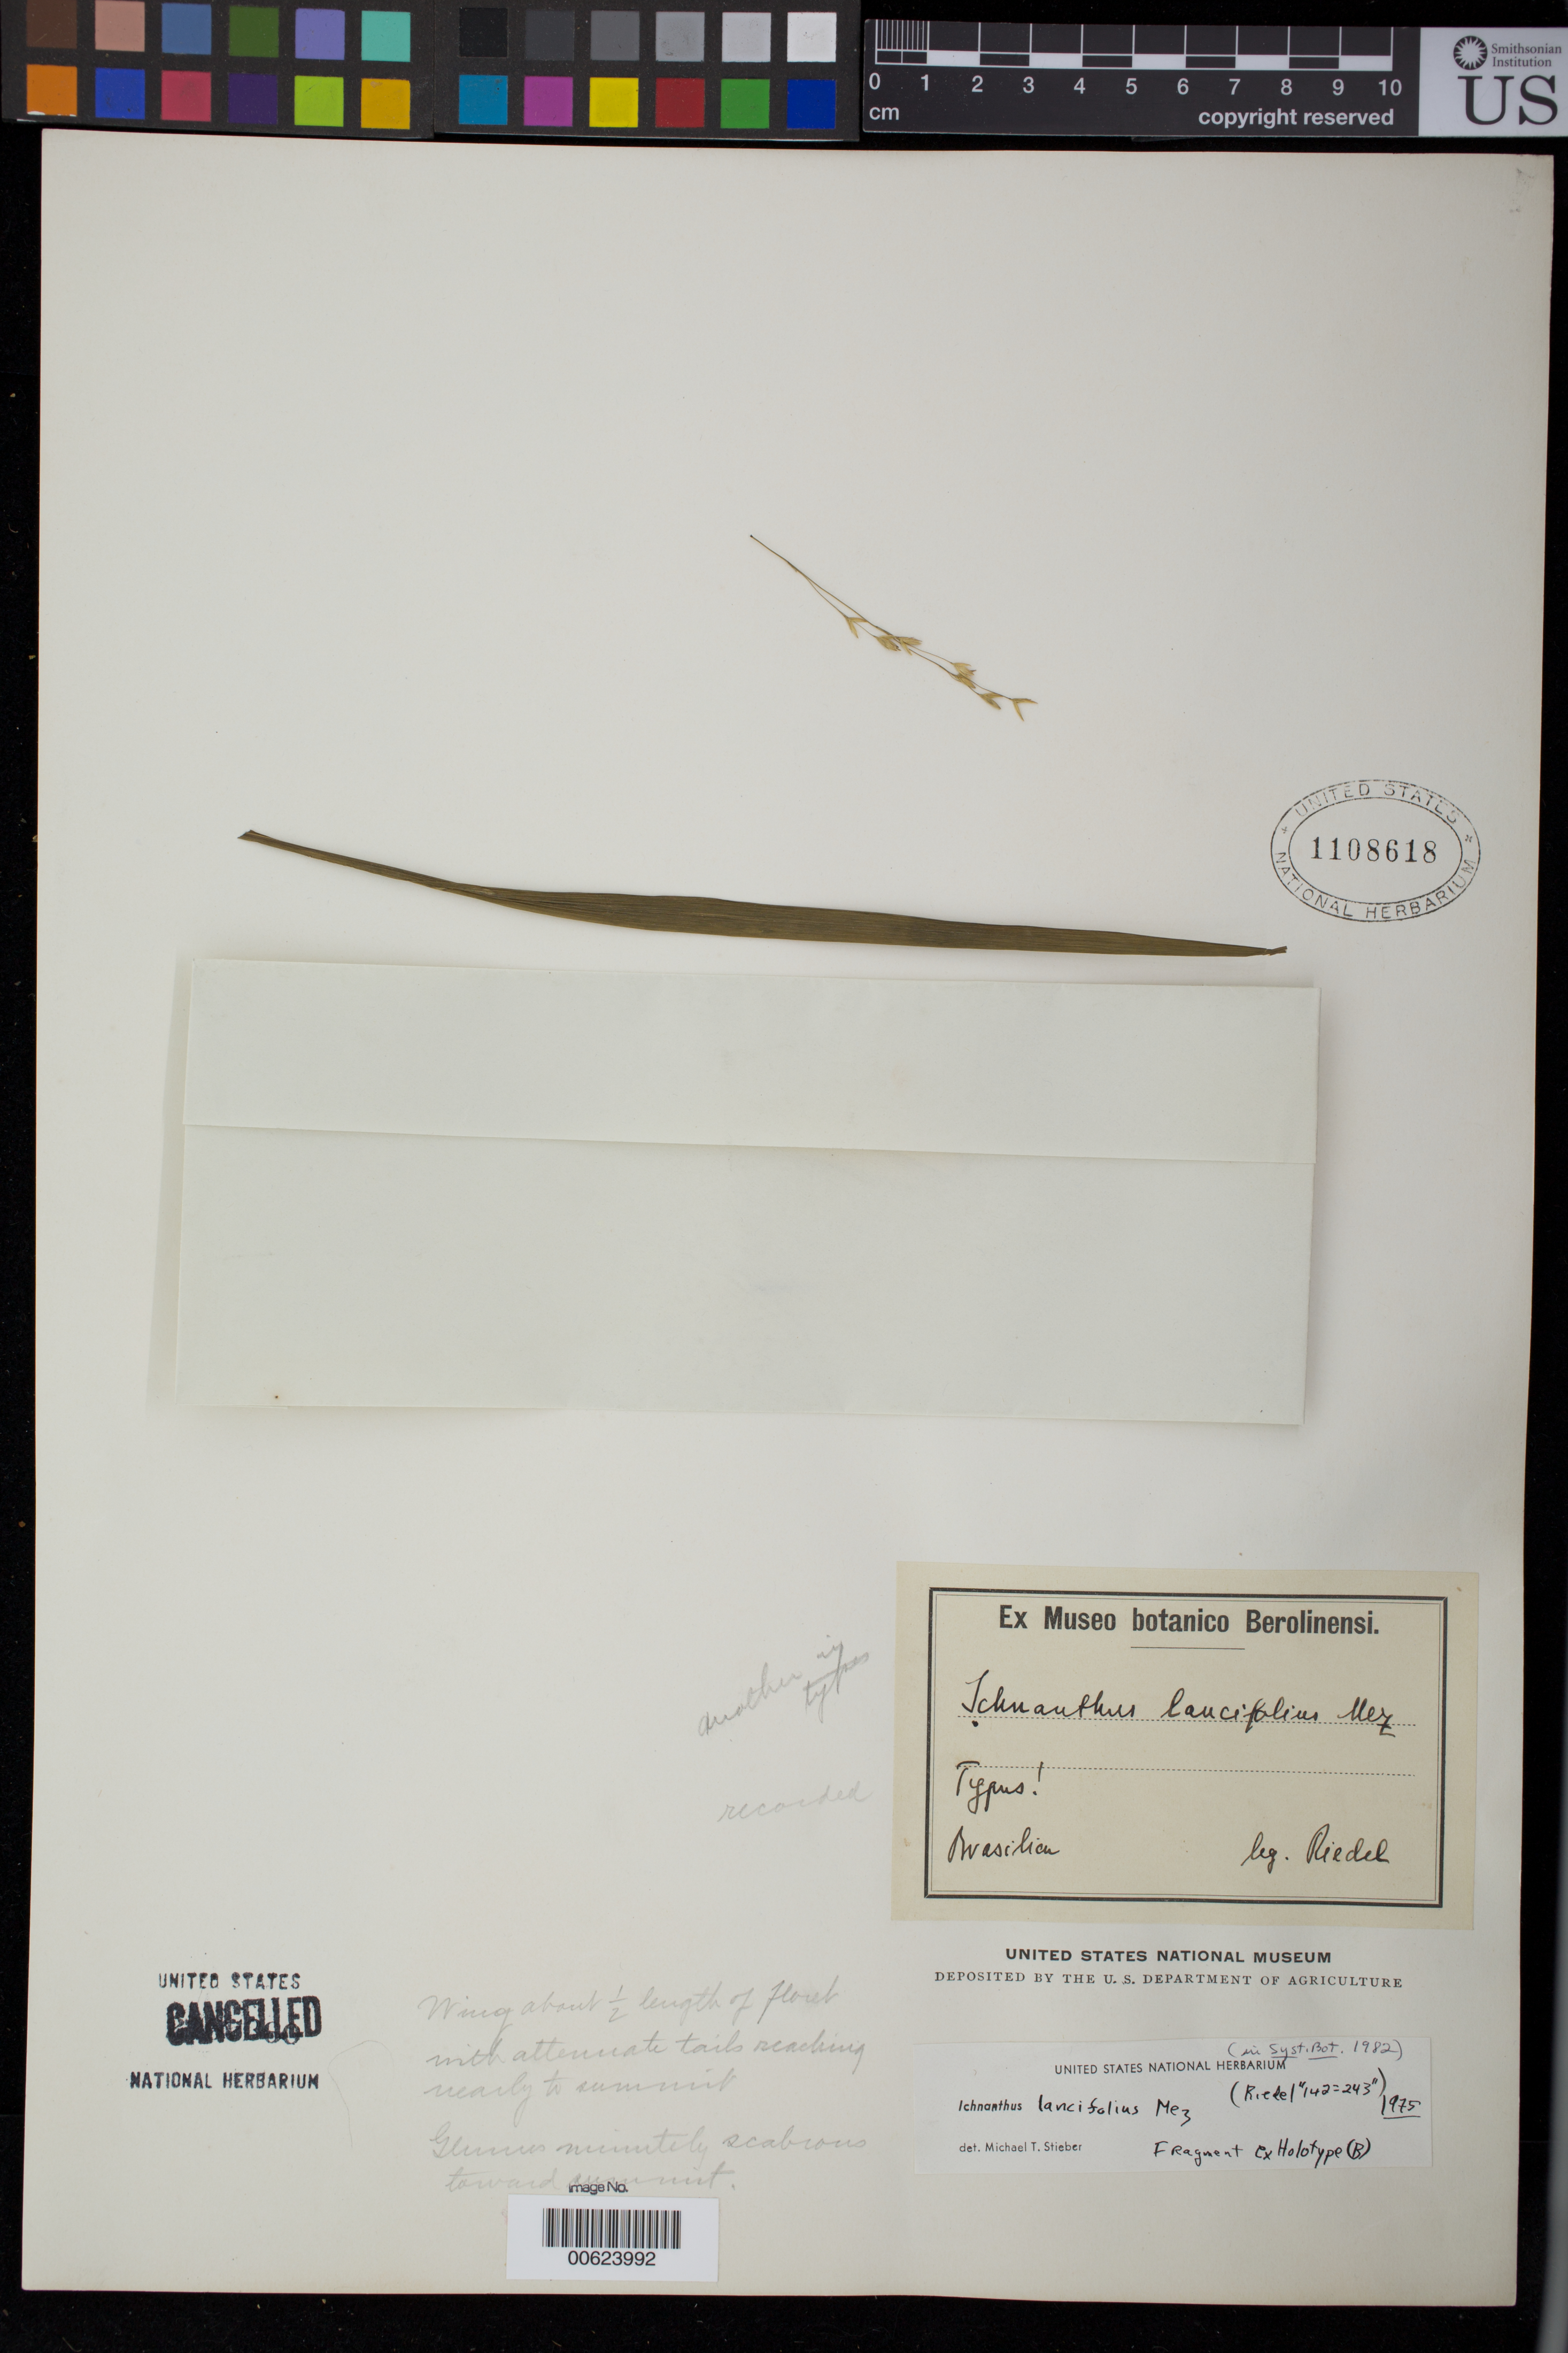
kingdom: Plantae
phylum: Tracheophyta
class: Liliopsida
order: Poales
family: Poaceae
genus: Ichnanthus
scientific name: Ichnanthus lancifolius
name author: Mez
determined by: Stieber, M. T.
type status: Isotype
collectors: L. Riedel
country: Brazil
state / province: Bahia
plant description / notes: ex herb. Berlin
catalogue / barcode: US 1108618